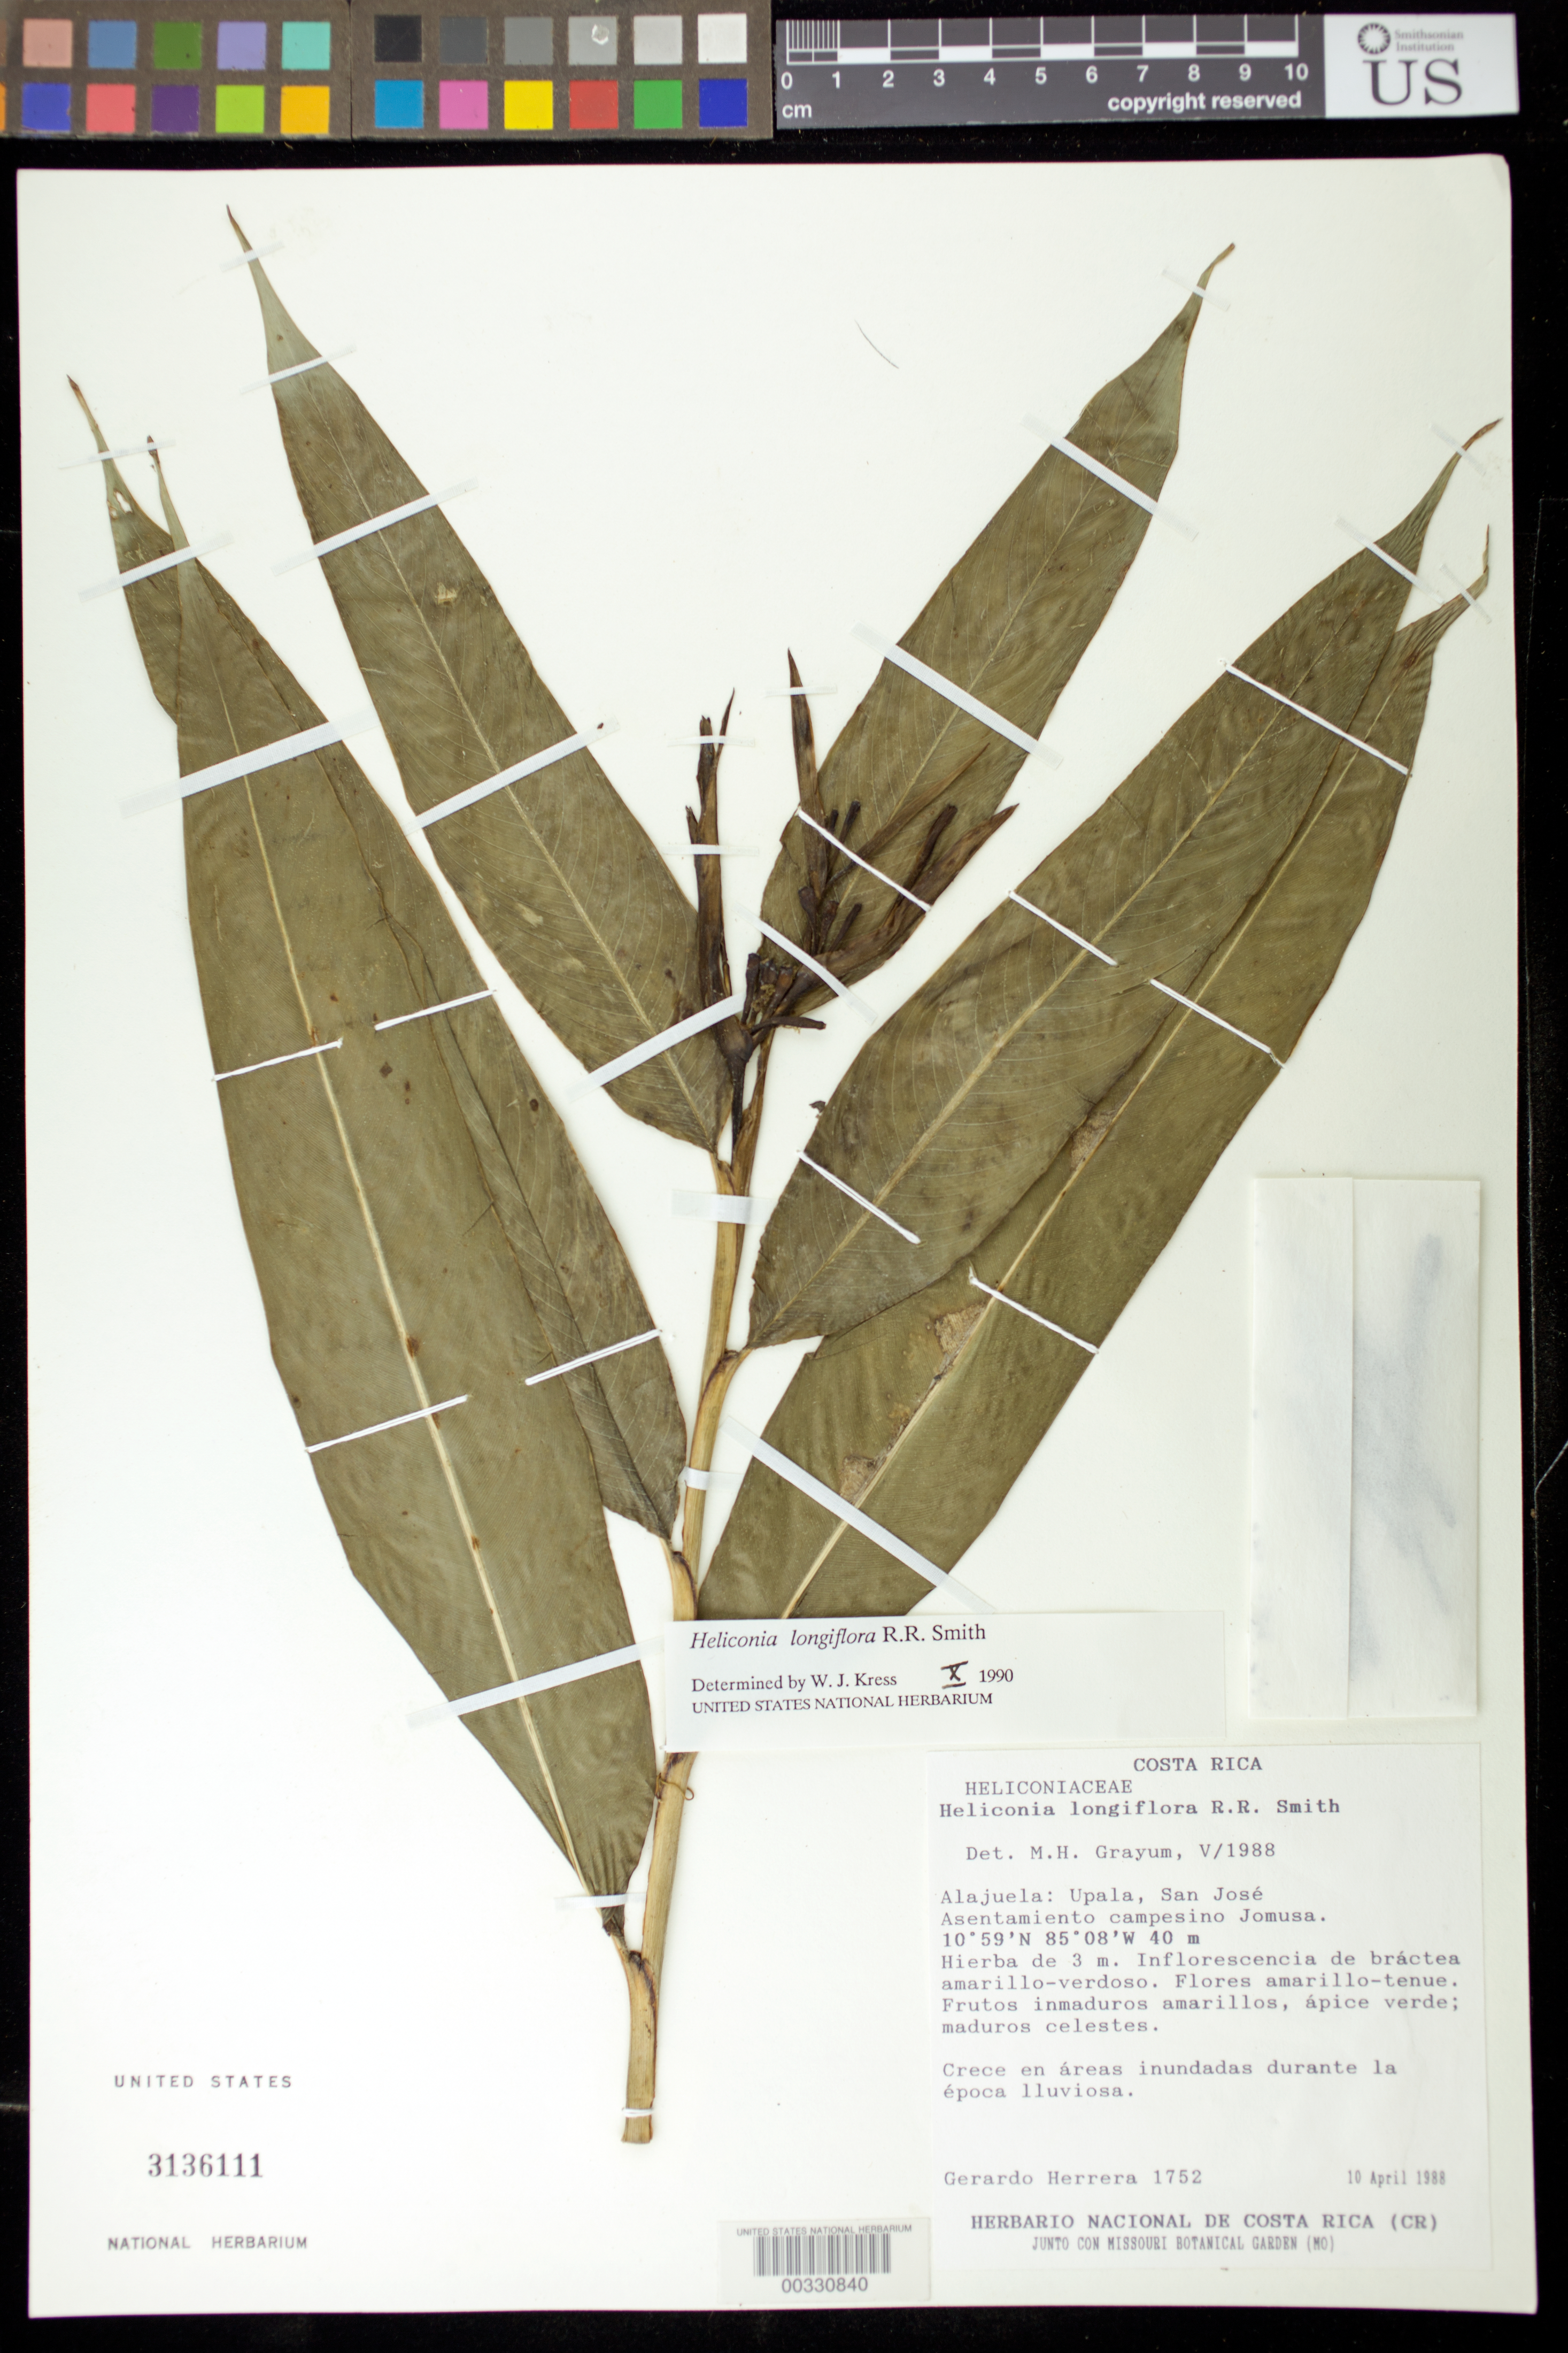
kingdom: Plantae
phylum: Tracheophyta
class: Liliopsida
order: Zingiberales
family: Heliconiaceae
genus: Heliconia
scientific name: Heliconia longiflora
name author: R.R. Sm.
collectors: G. Herrera Ch.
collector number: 1752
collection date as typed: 10 Apr 1988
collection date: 1988-04-10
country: Costa Rica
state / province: Alajuela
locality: Upala, San Jose, asentamiento campesino Jomusa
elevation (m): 40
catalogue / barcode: US 3136111